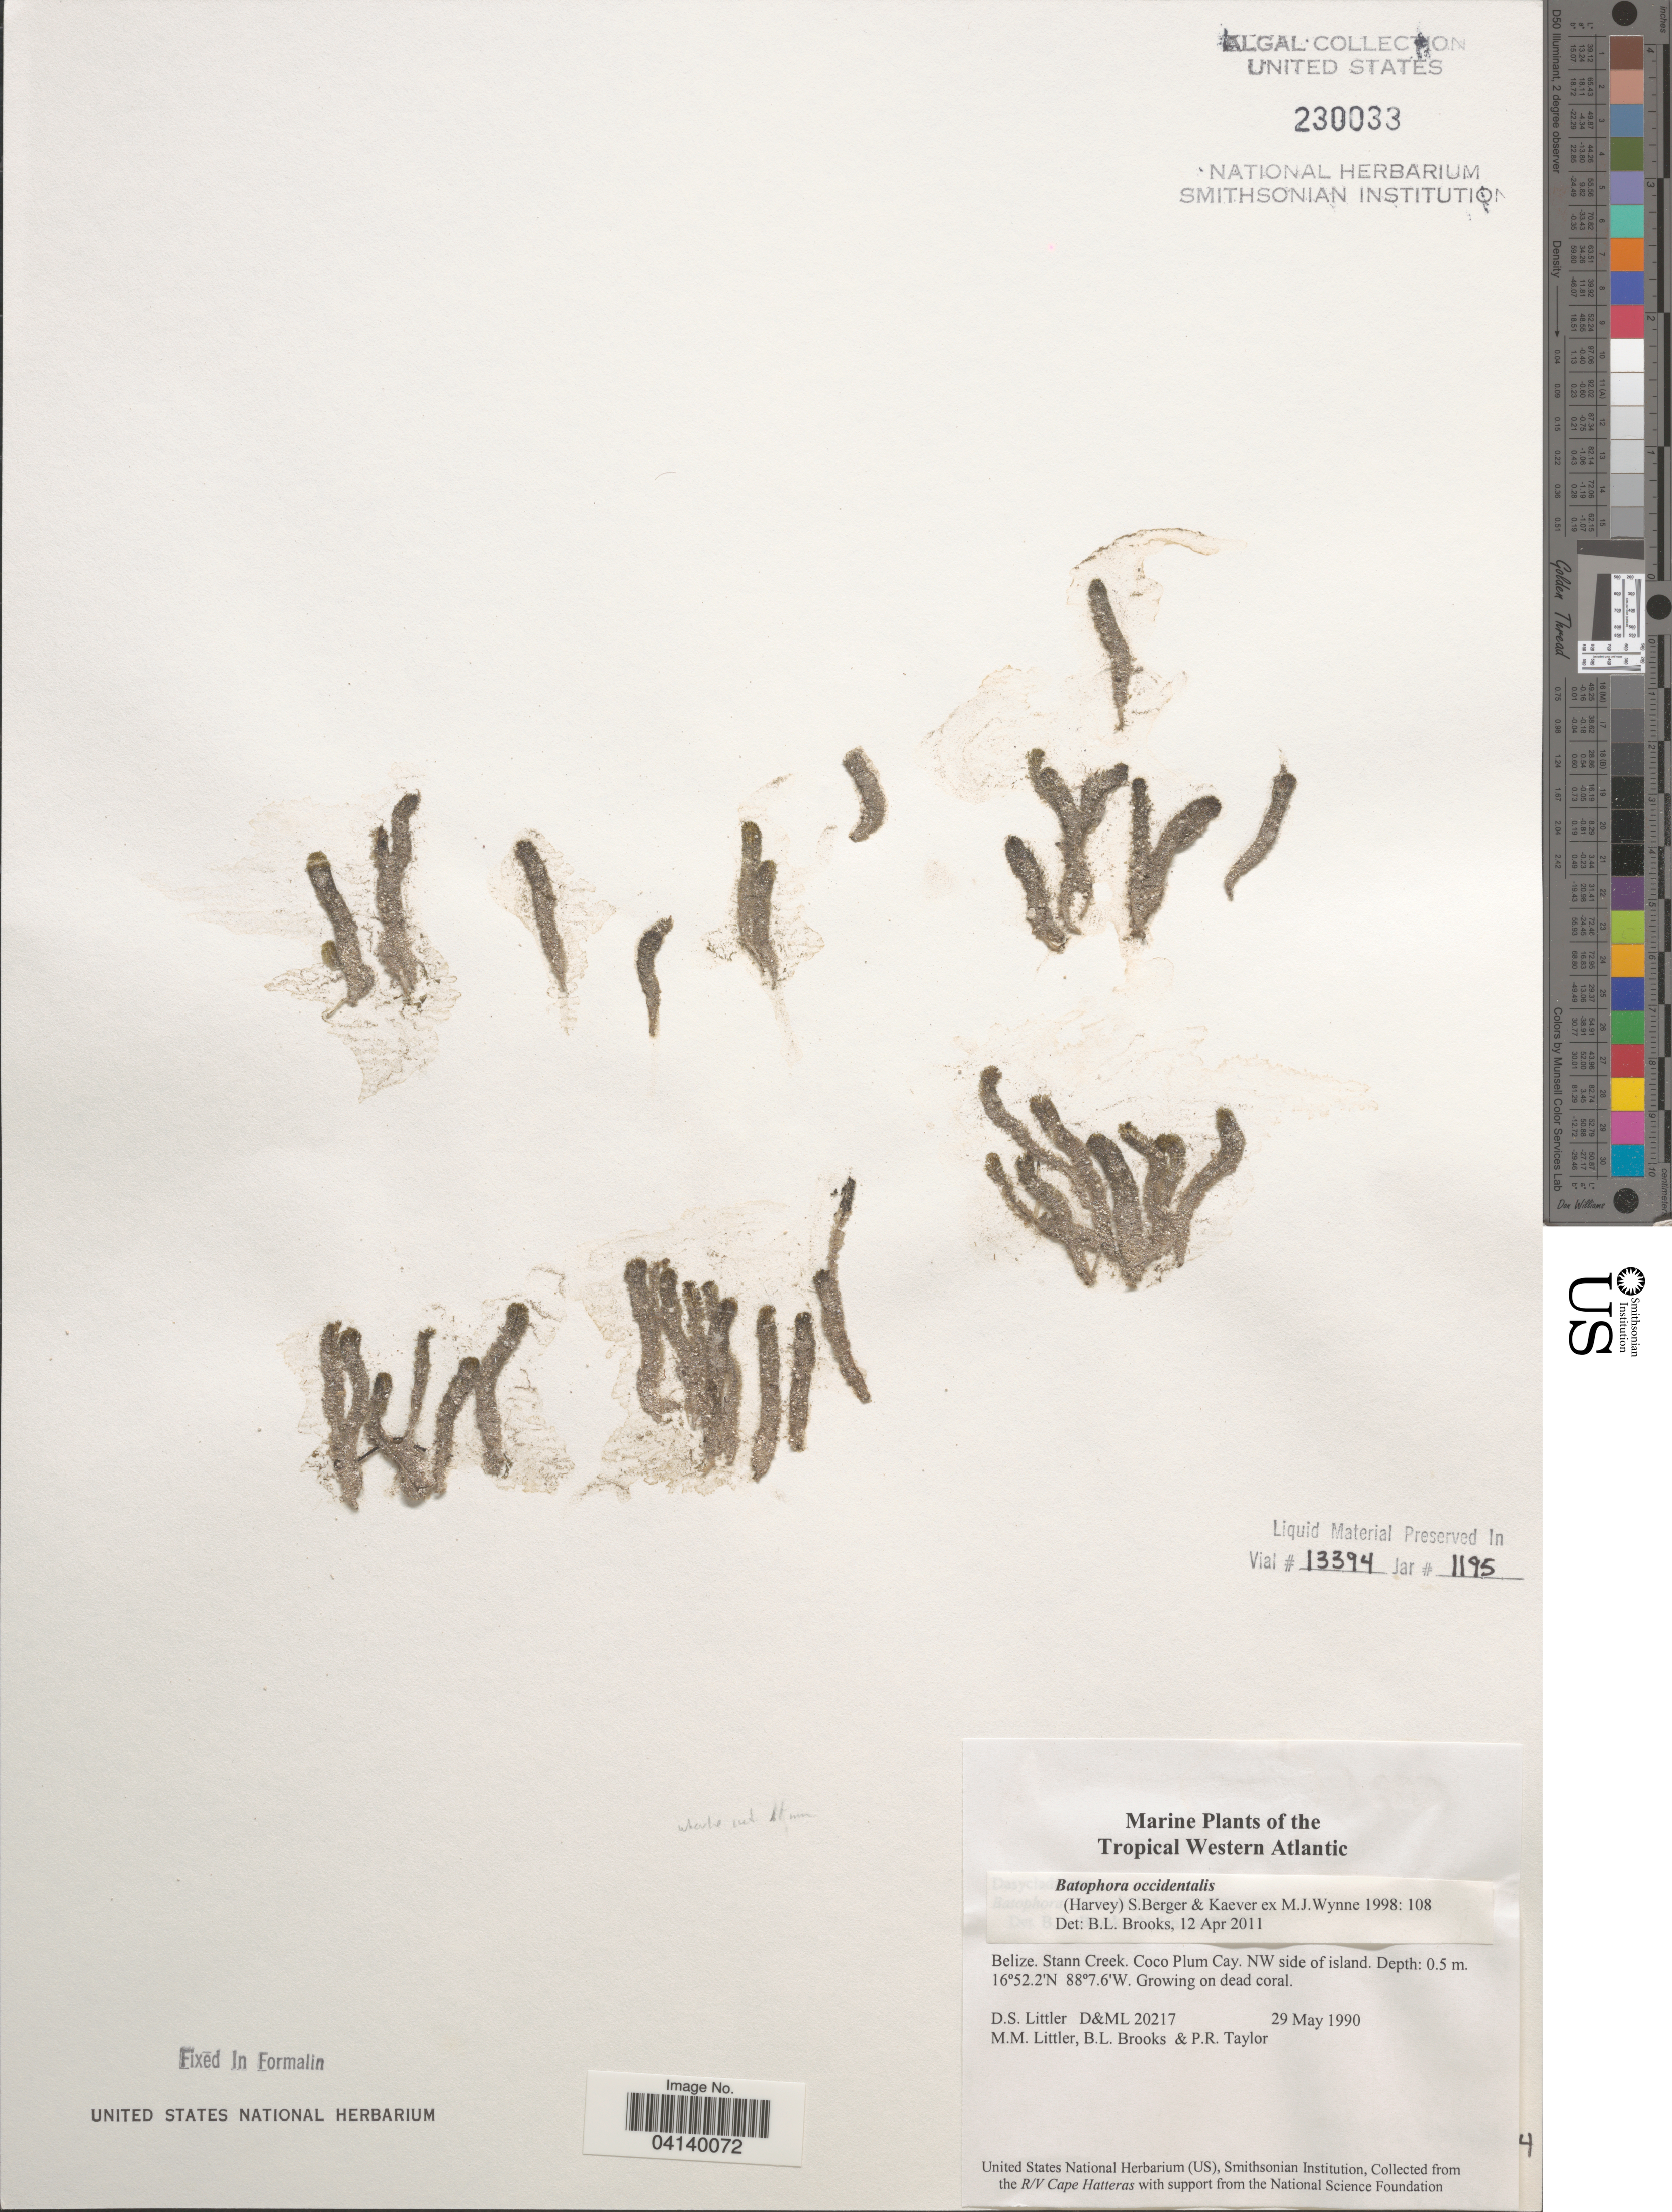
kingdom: Plantae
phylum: Chlorophyta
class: Ulvophyceae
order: Dasycladales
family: Dasycladaceae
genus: Batophora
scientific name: Batophora occidentalis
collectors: D. S. Littler, B. Brooks & P. R. Taylor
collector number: D&ML20217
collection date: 1990-05-29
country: Belize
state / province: Stann Creek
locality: Tropical Western Atlantic. Coco Plum Cay. NW side of island.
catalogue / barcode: US 230033